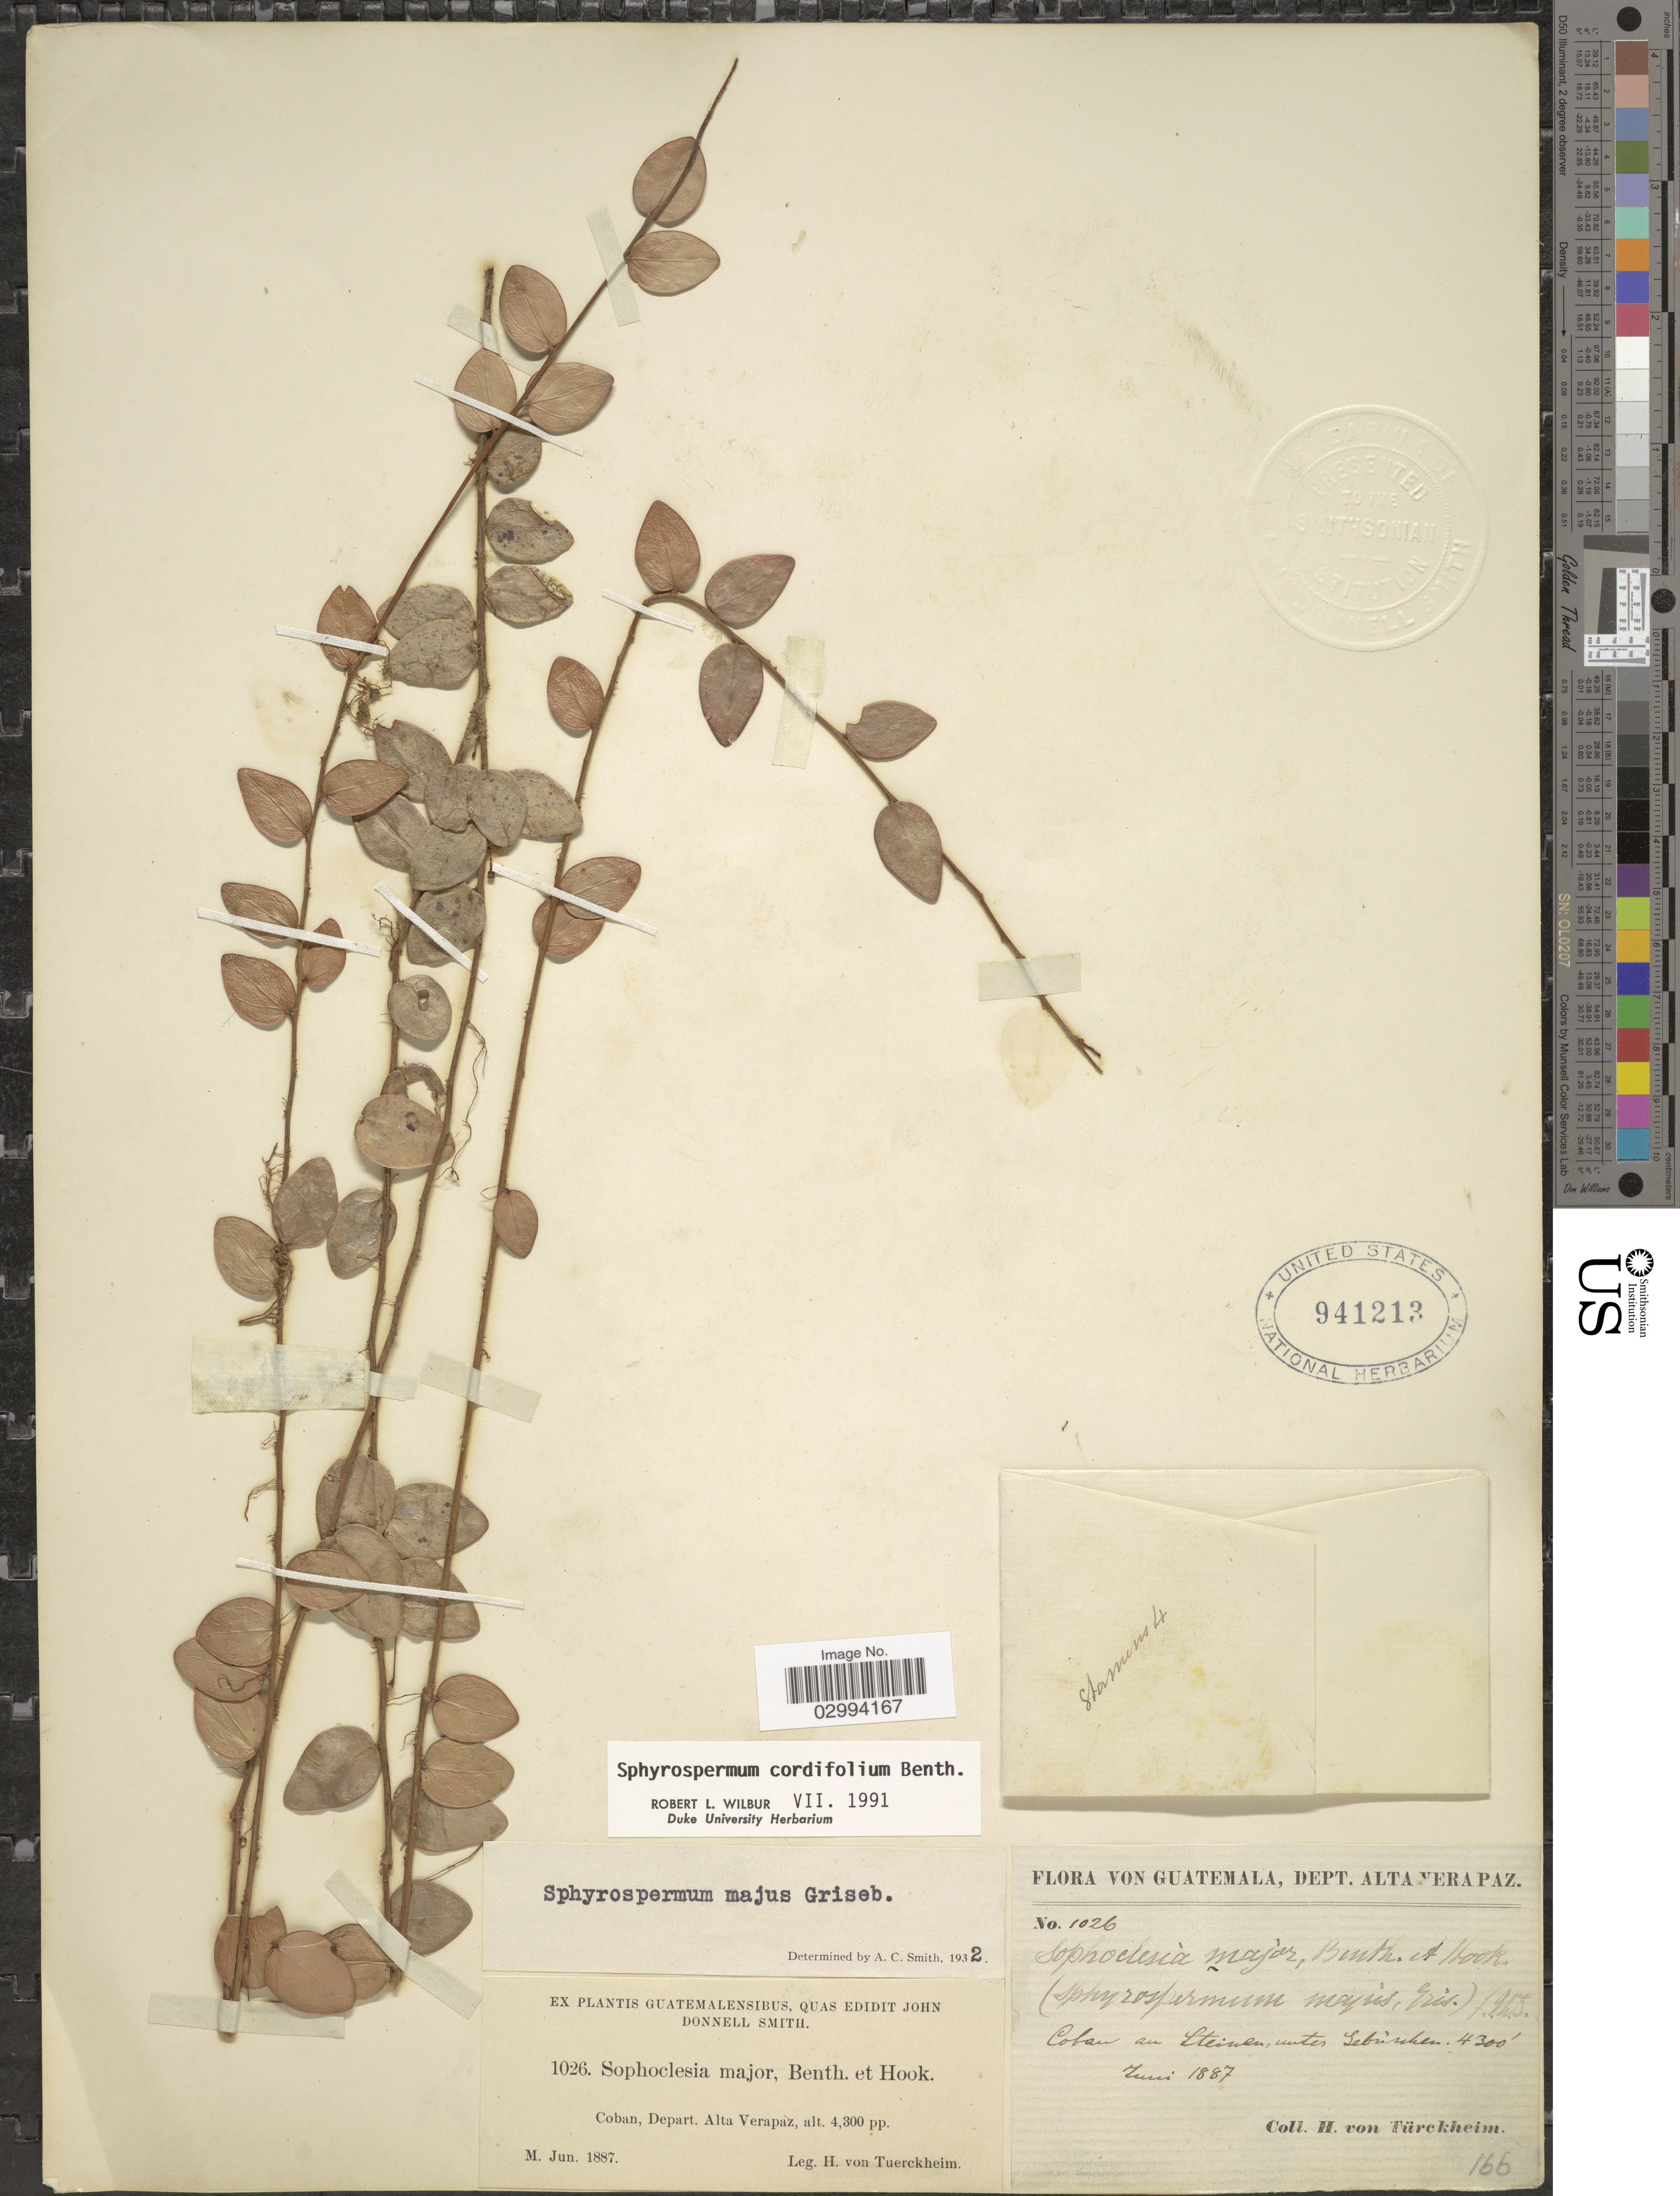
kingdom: Plantae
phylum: Tracheophyta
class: Magnoliopsida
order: Ericales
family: Ericaceae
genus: Sphyrospermum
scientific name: Sphyrospermum cordifolium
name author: Benth.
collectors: H. von Türckheim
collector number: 1026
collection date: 1887-06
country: Guatemala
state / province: Alta Verapaz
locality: Coban, Depart. Alta Verapaz.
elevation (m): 1311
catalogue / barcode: US 941213